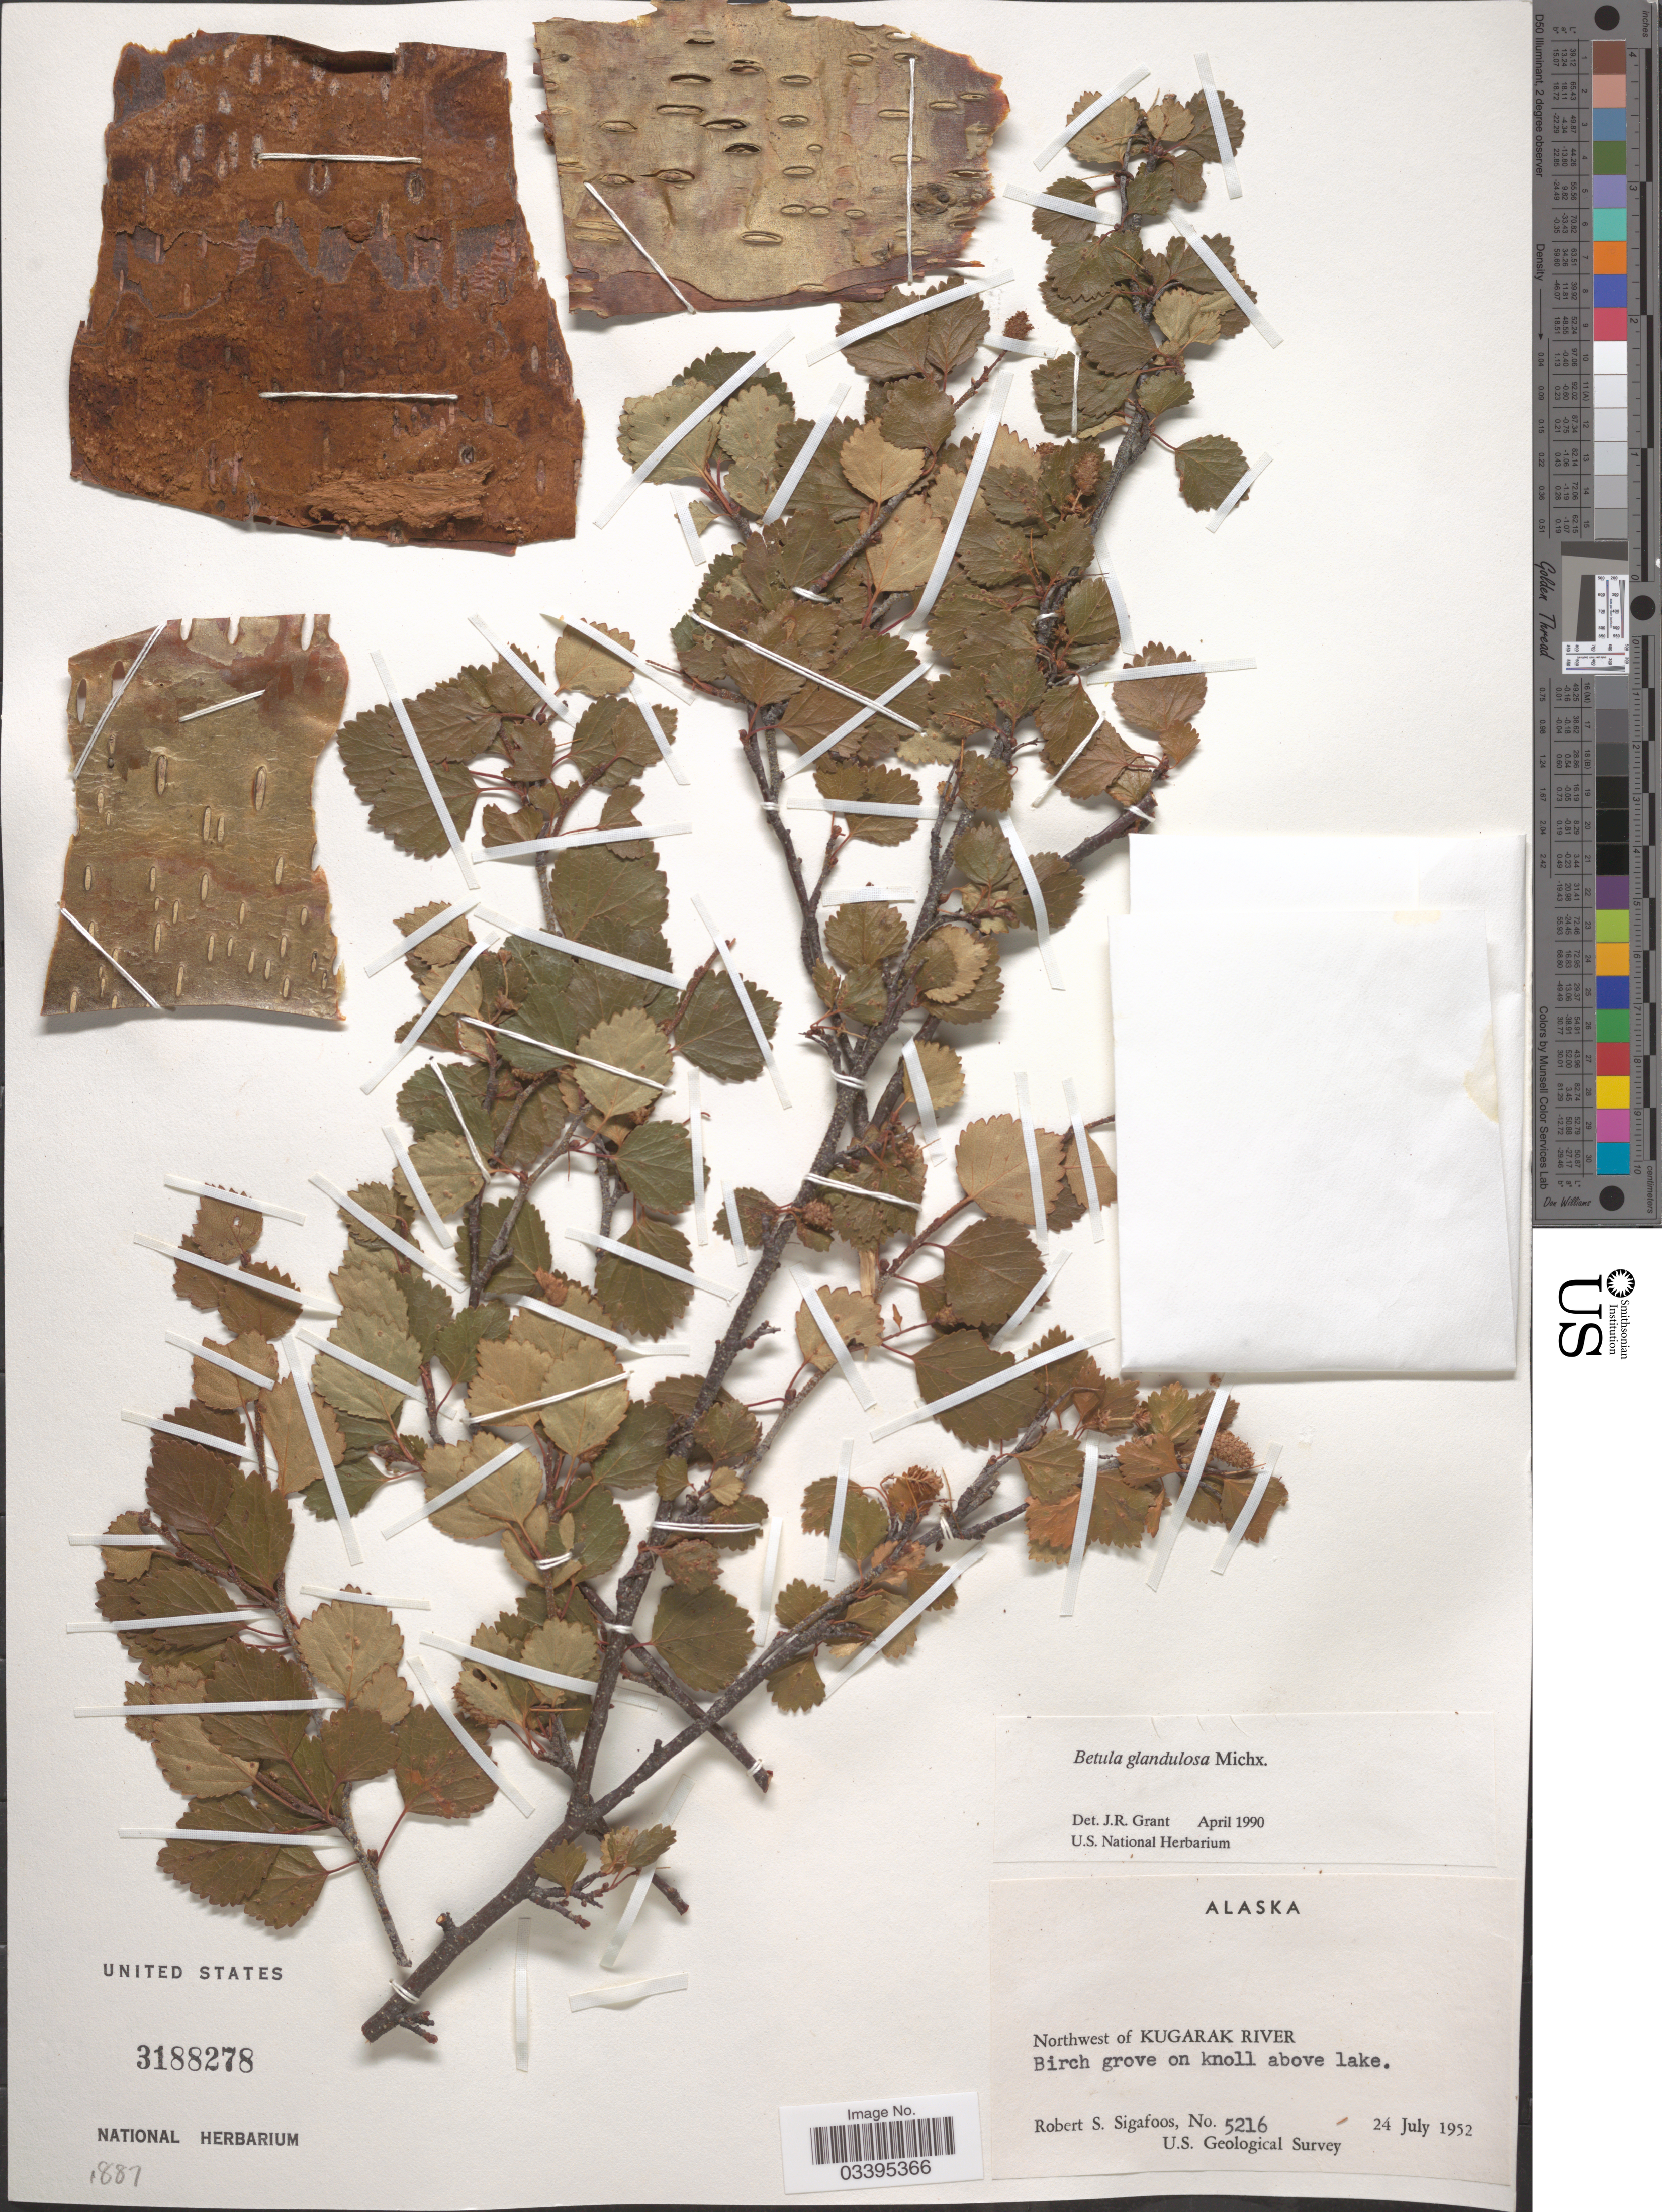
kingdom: Plantae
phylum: Tracheophyta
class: Magnoliopsida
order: Fagales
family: Betulaceae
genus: Betula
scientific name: Betula glandulosa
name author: Michx.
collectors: R. Sigafoos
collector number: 5216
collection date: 1952-07-24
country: United States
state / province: Alaska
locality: Northwest of Kugarak River. Birch grove on knoll above lake.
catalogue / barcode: US 3188278